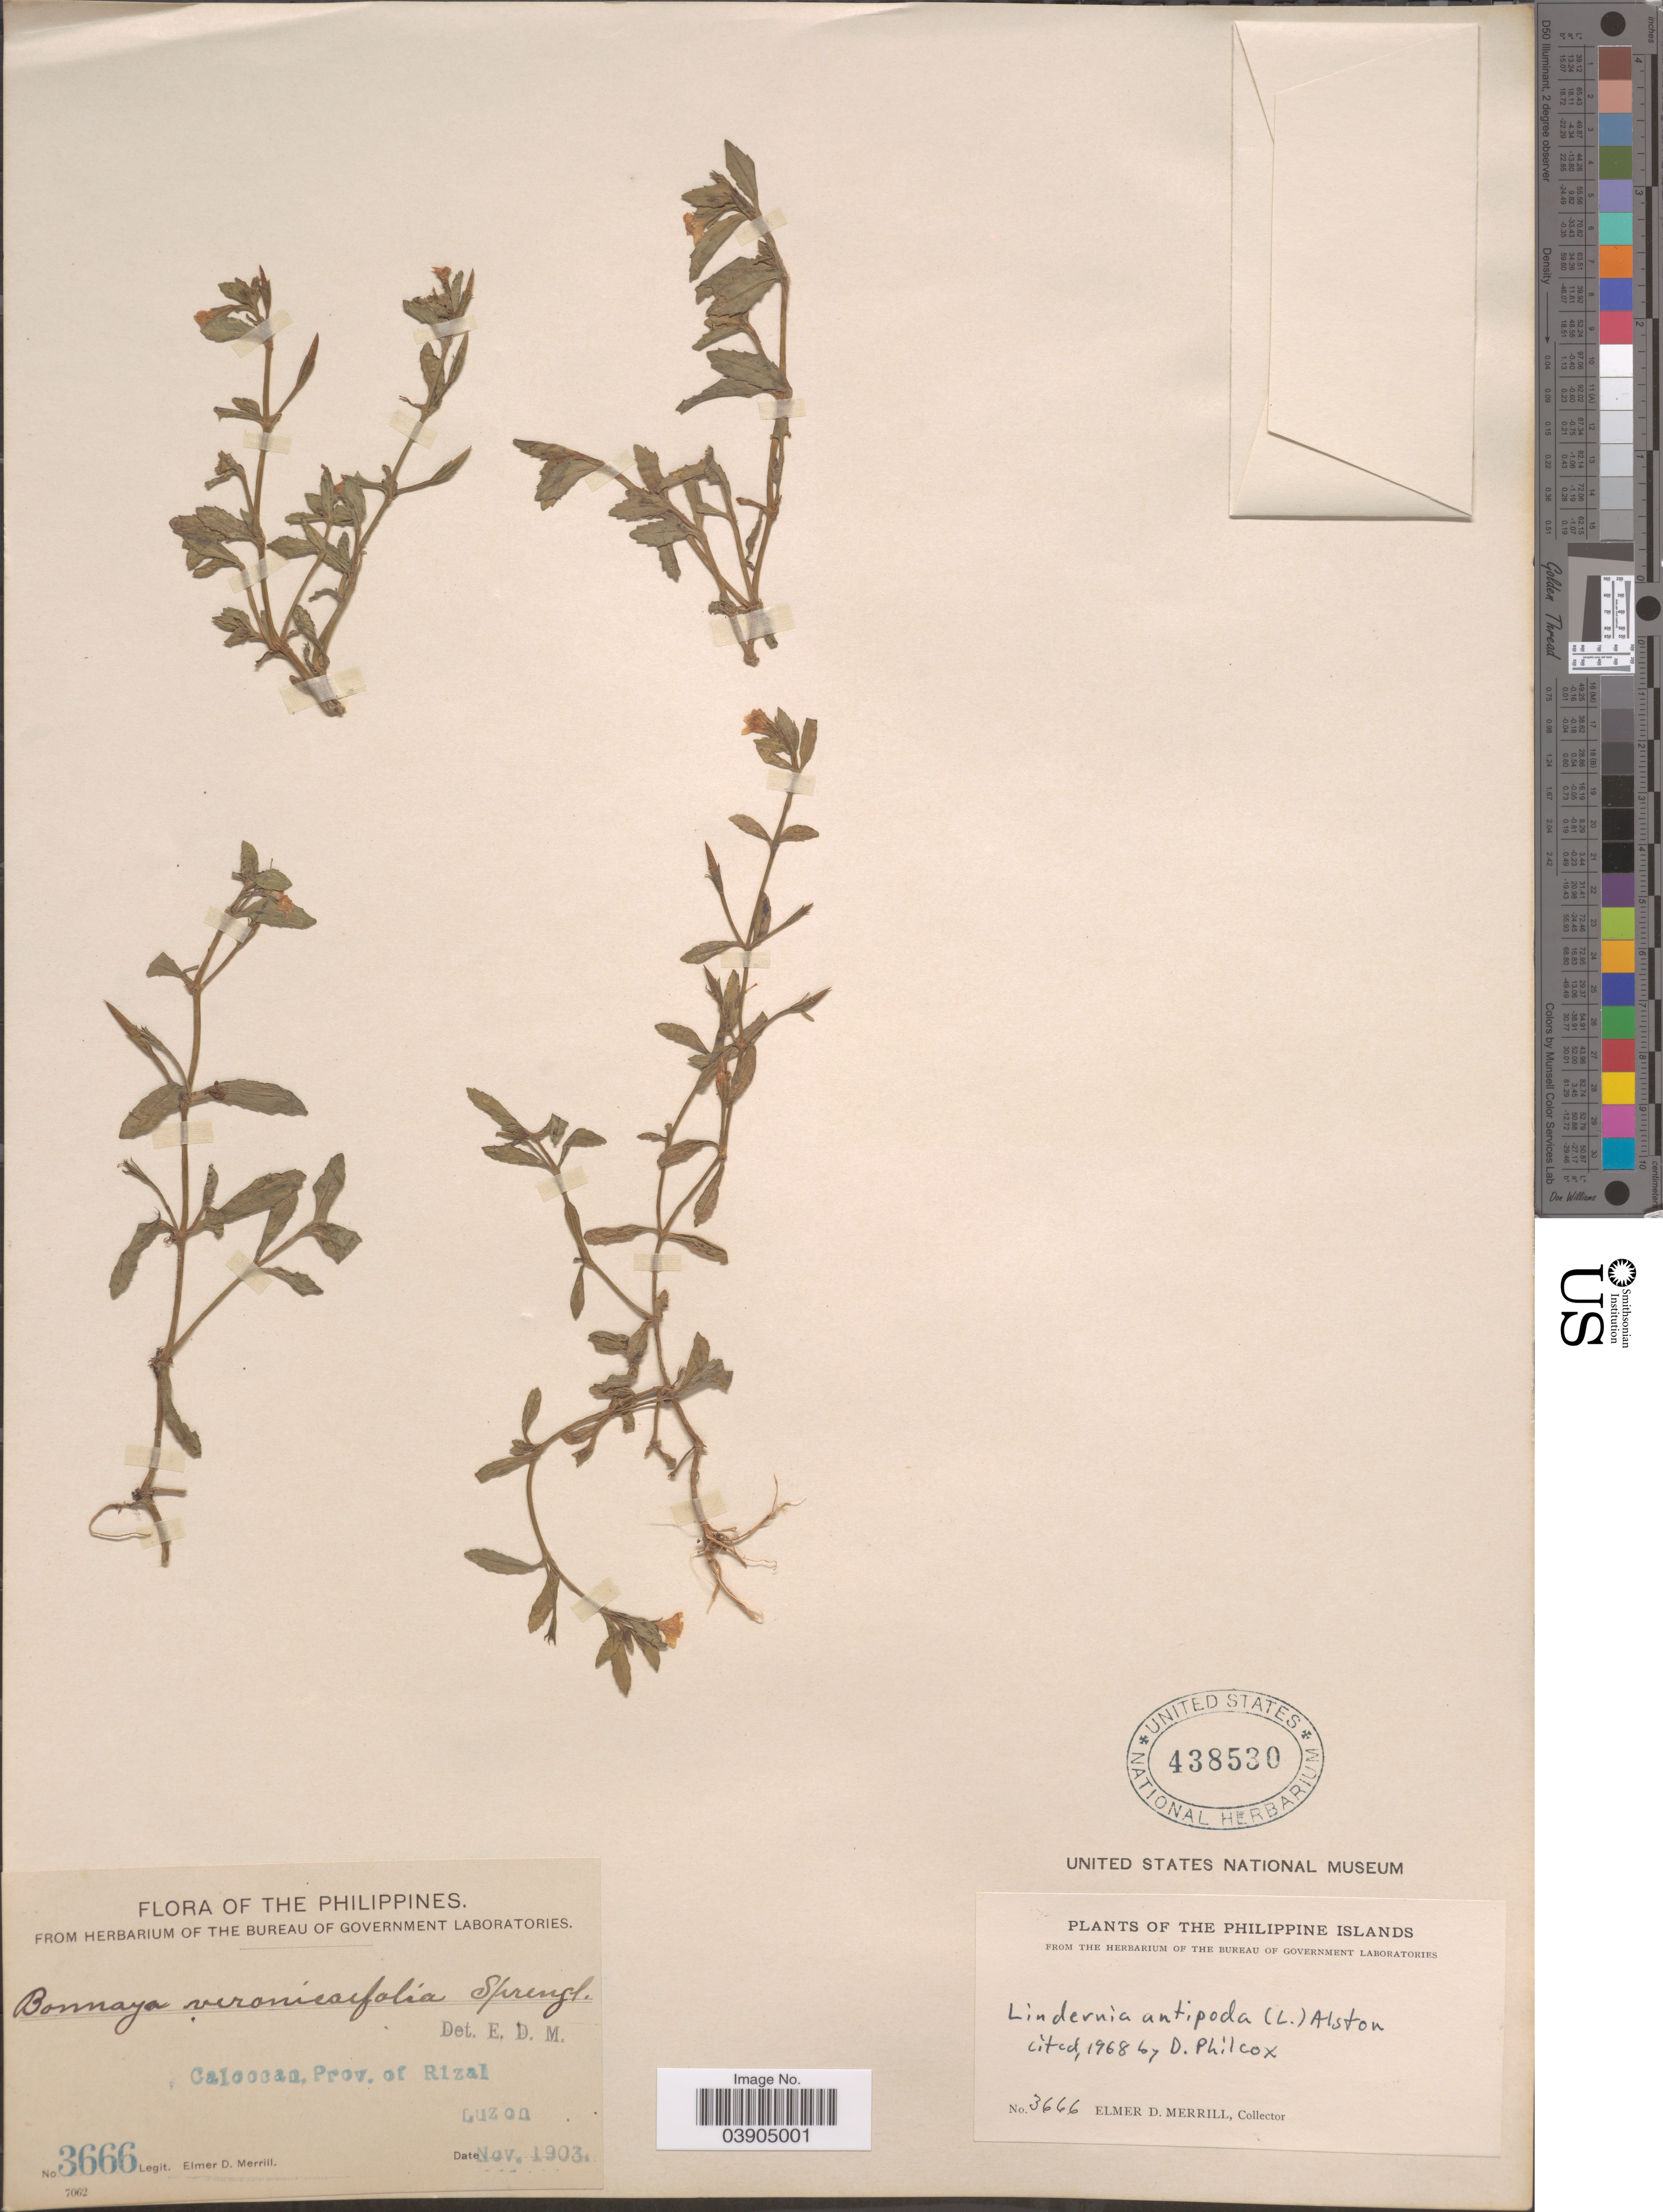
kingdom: Plantae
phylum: Tracheophyta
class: Magnoliopsida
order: Lamiales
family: Linderniaceae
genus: Lindernia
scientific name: Lindernia antipoda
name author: (L.) Alston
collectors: E. D. Merrill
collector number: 3666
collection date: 1903-11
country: Philippines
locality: Caloocan, Prov. of Rizal, Luzon.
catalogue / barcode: US 438530